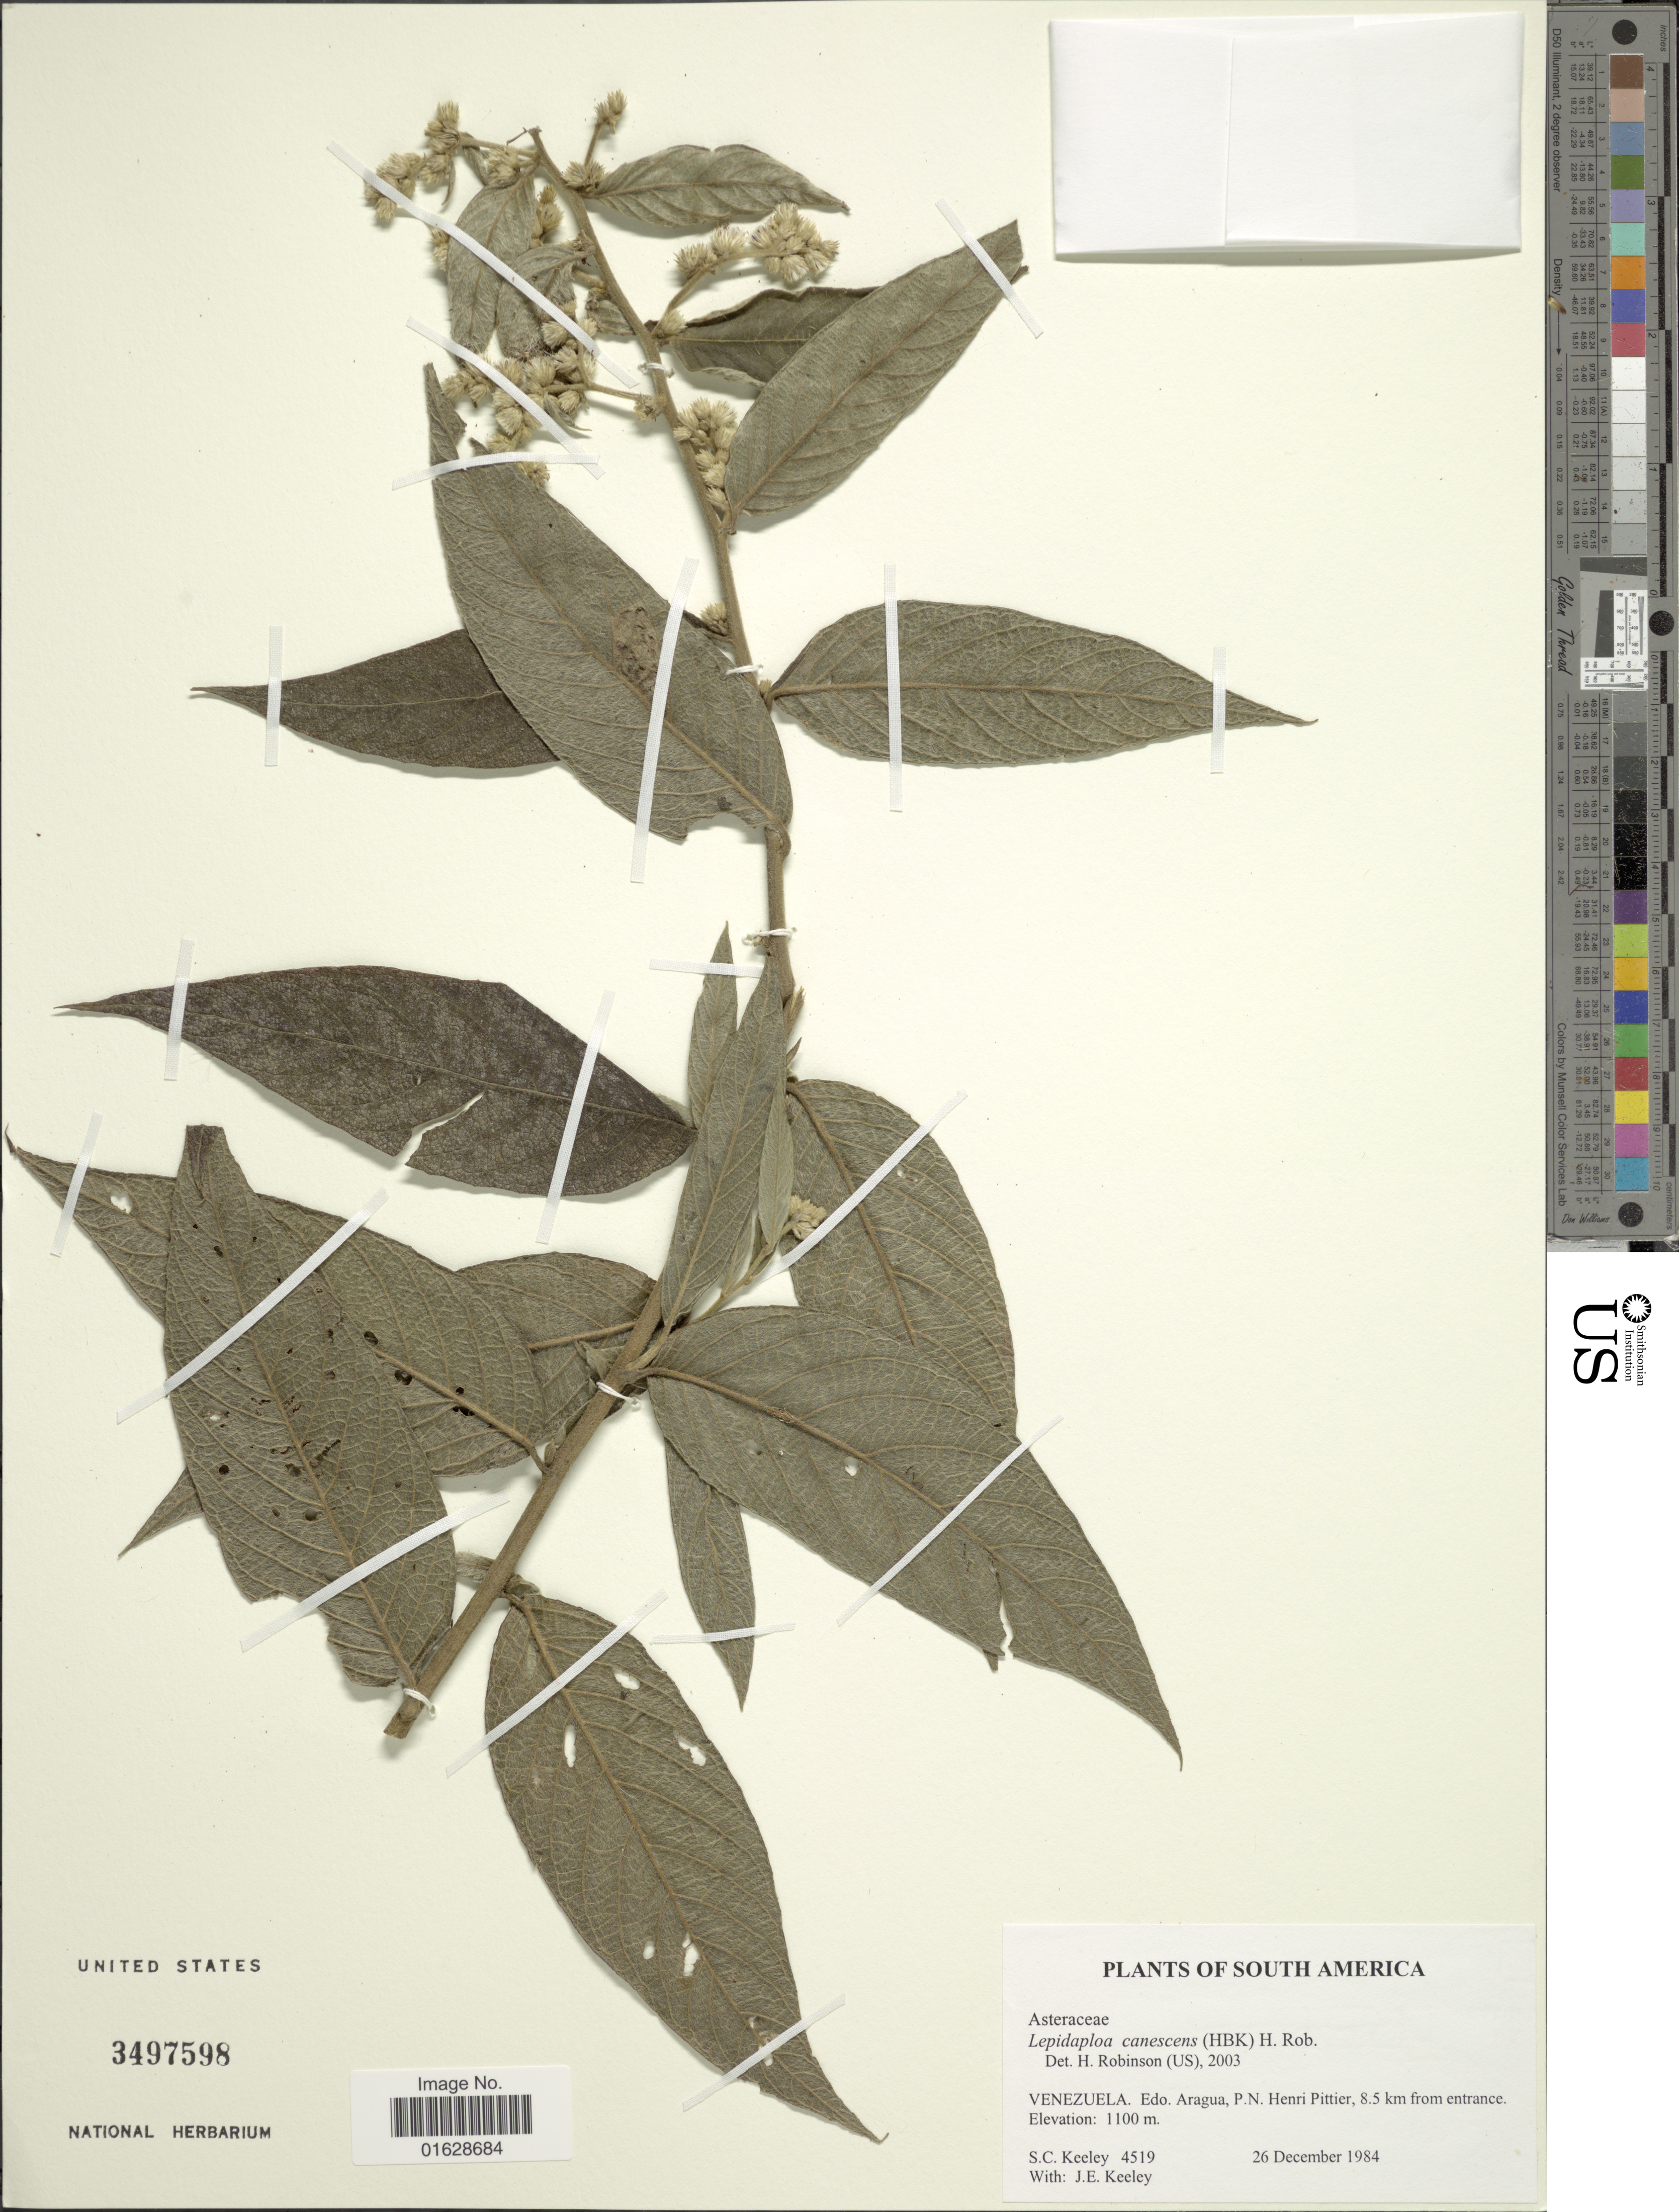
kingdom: Plantae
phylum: Tracheophyta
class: Magnoliopsida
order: Asterales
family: Asteraceae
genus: Lepidaploa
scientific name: Lepidaploa canescens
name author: (Kunth) H. Rob.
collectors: S. C. Keeley & J. E. Keeley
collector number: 4519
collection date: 1984-12-26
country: Venezuela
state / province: Aragua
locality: South America. Venezuela. Edo. Aragua, P. N. Henri Pittier, 8.5 km from entrance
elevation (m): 1100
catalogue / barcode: US 3497598